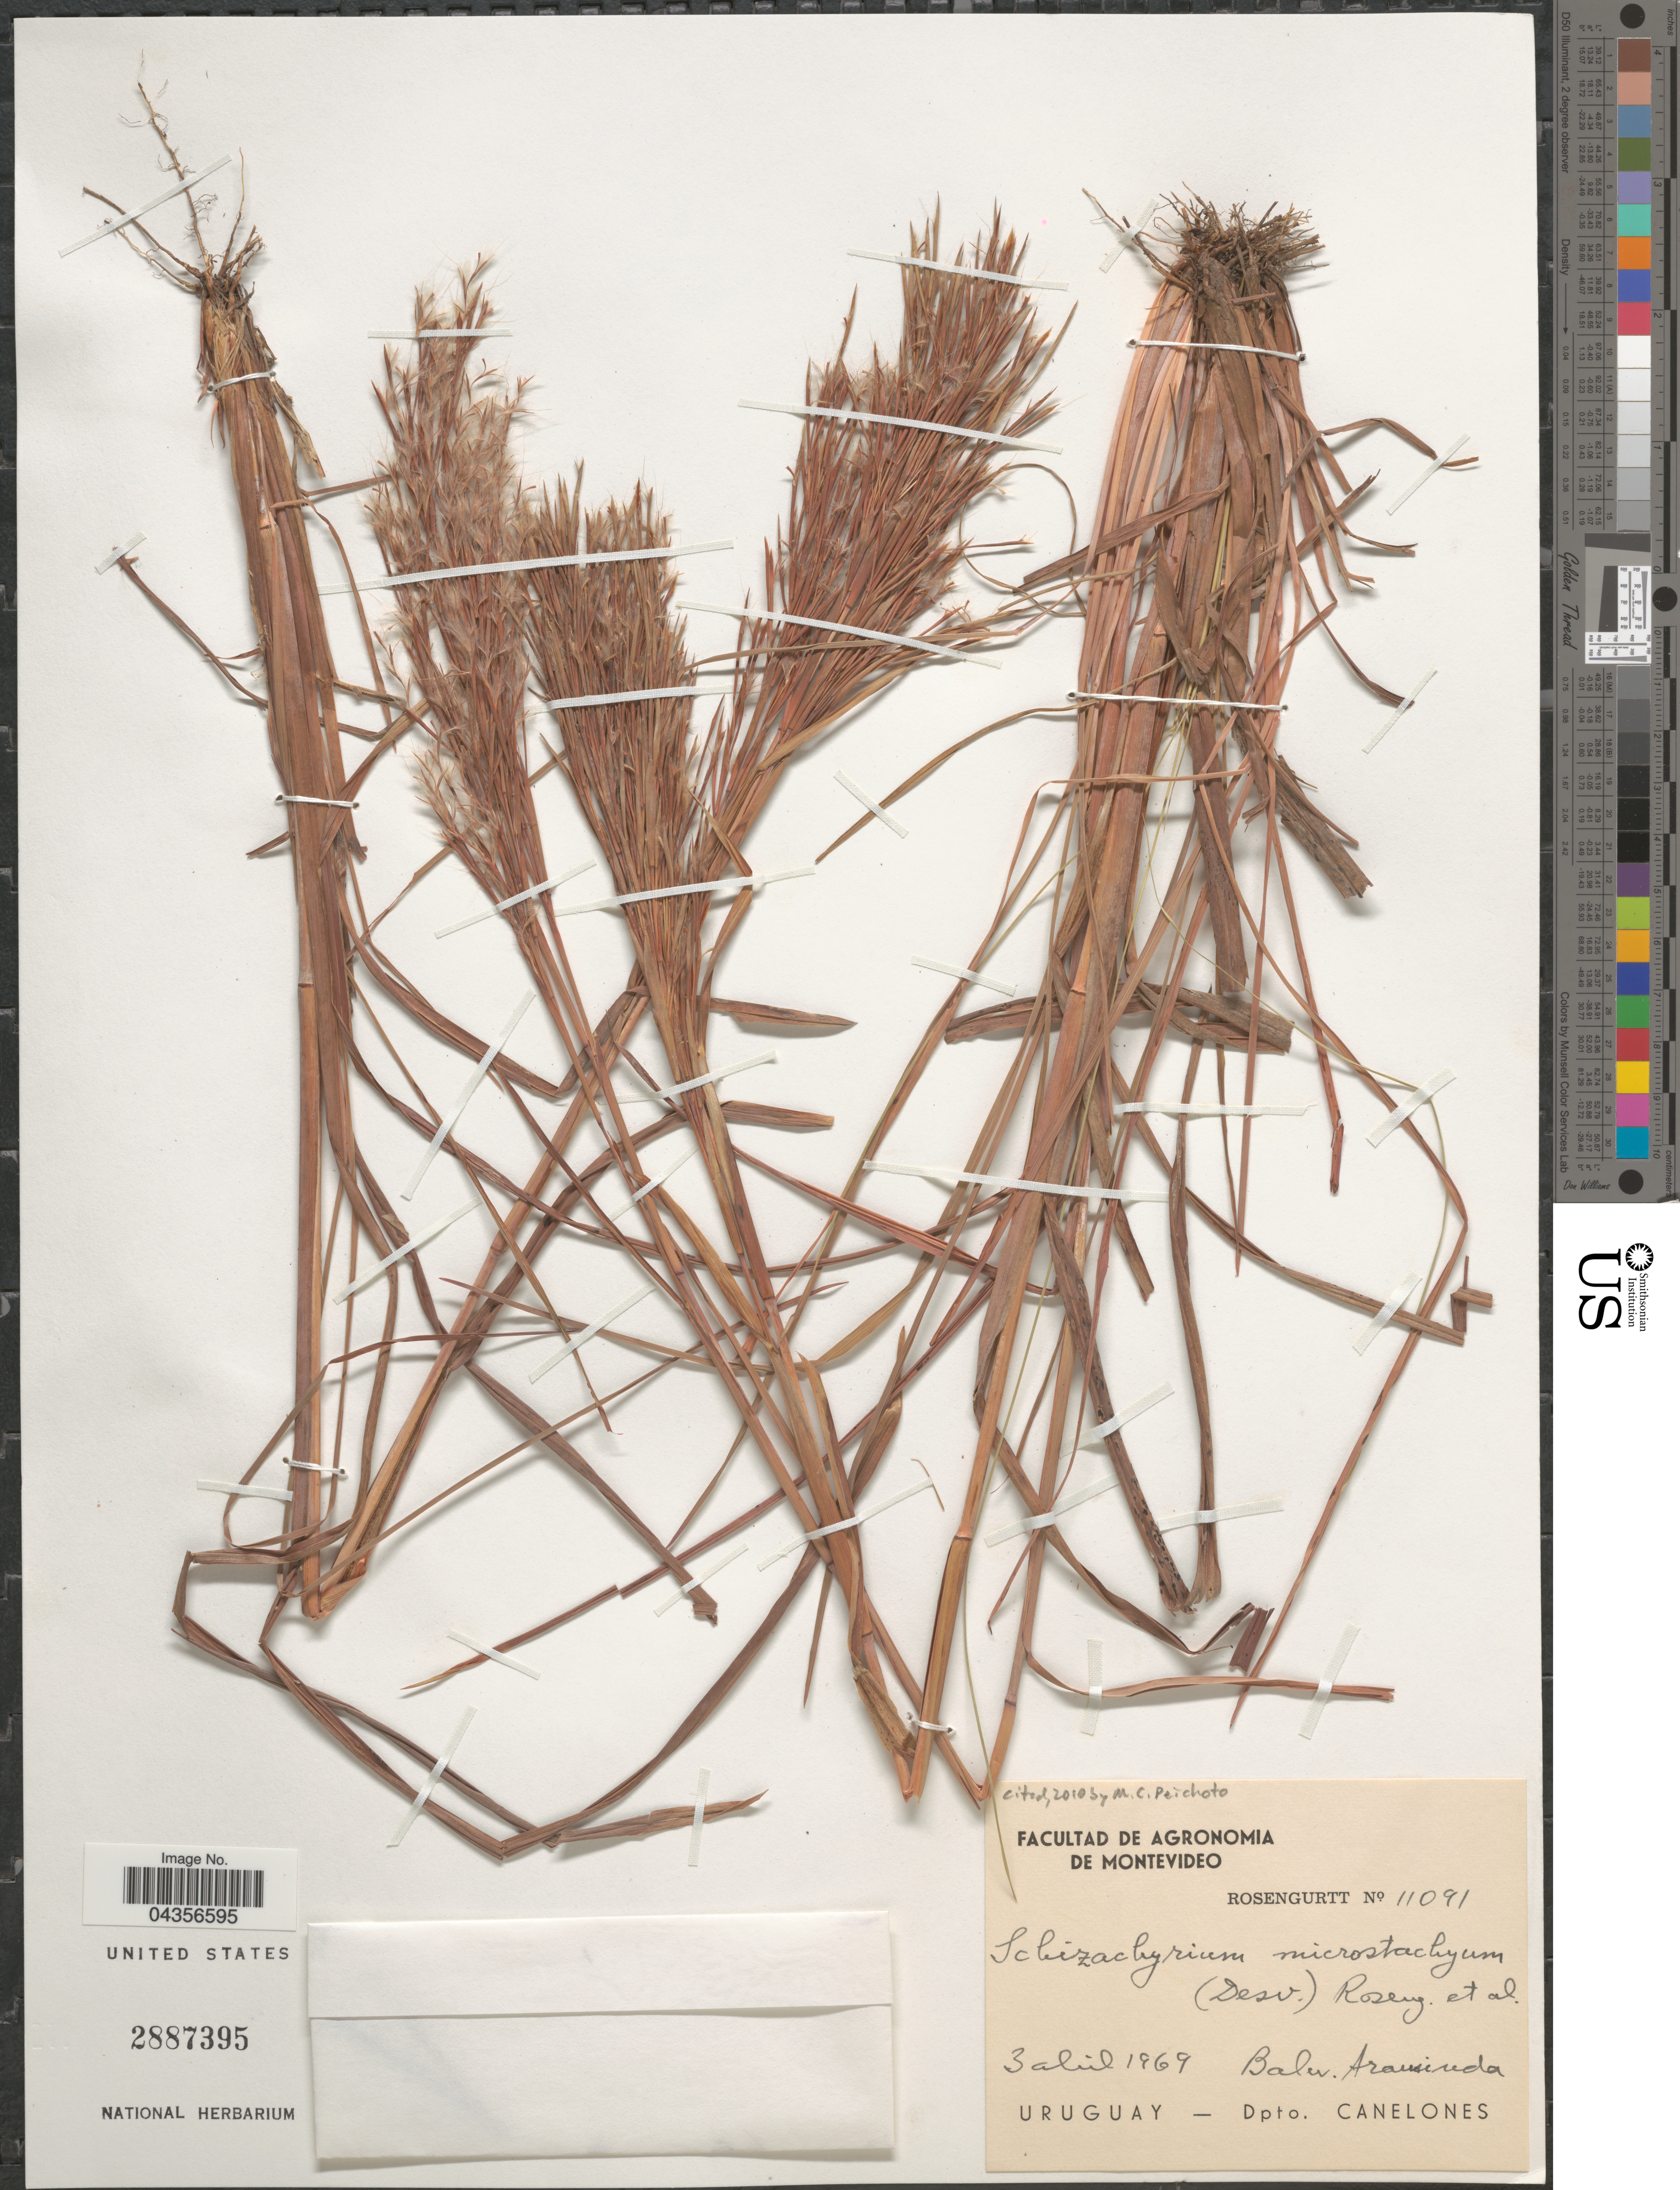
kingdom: Plantae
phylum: Tracheophyta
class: Liliopsida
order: Poales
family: Poaceae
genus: Schizachyrium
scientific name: Schizachyrium microstachyum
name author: (Desv. ex Ham.) Roseng. et al.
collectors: Rosengurtt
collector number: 11091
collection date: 1969-04-03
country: Uruguay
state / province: Canelones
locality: Balev. Araminda. Dpto. Canelones.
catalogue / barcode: US 2887395